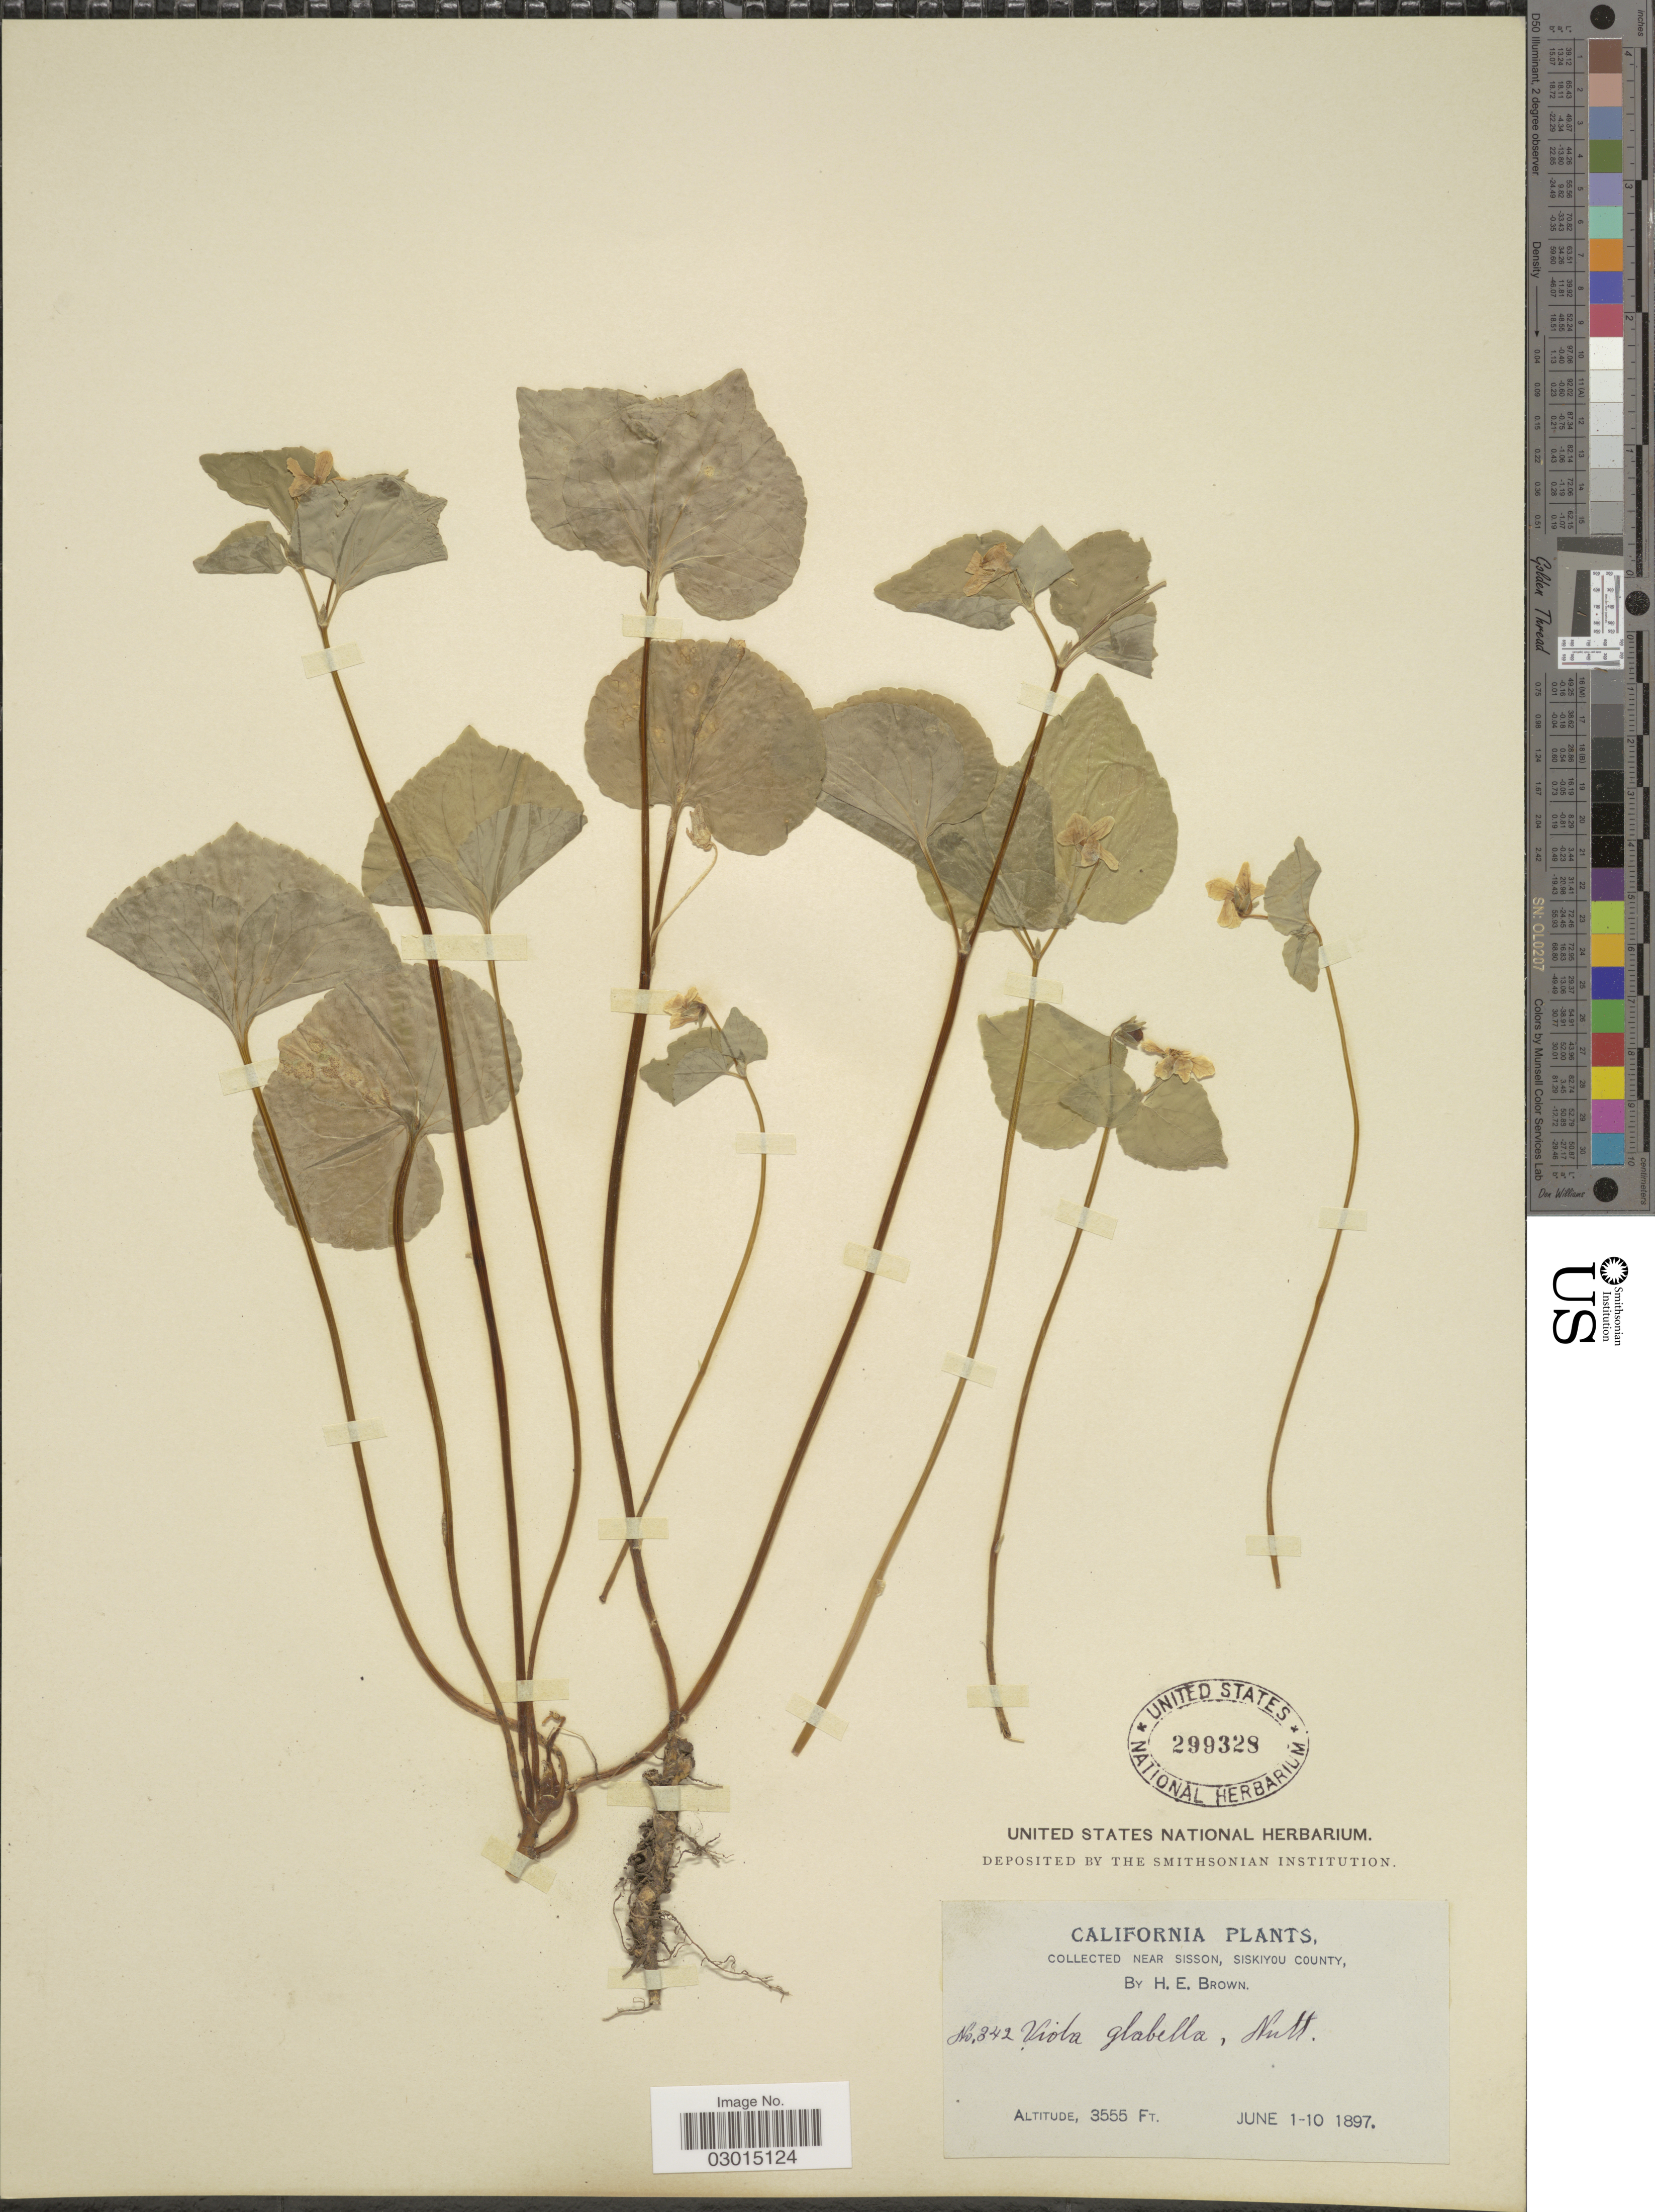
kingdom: Plantae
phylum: Tracheophyta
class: Magnoliopsida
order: Malpighiales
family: Violaceae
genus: Viola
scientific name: Viola glabella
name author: Nutt.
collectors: H. E. Brown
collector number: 342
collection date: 1897-06-01/1897-06-10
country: United States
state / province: California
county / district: Siskiyou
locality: Collected near Sisson, Siskiyou County.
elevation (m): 1084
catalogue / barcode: US 299328